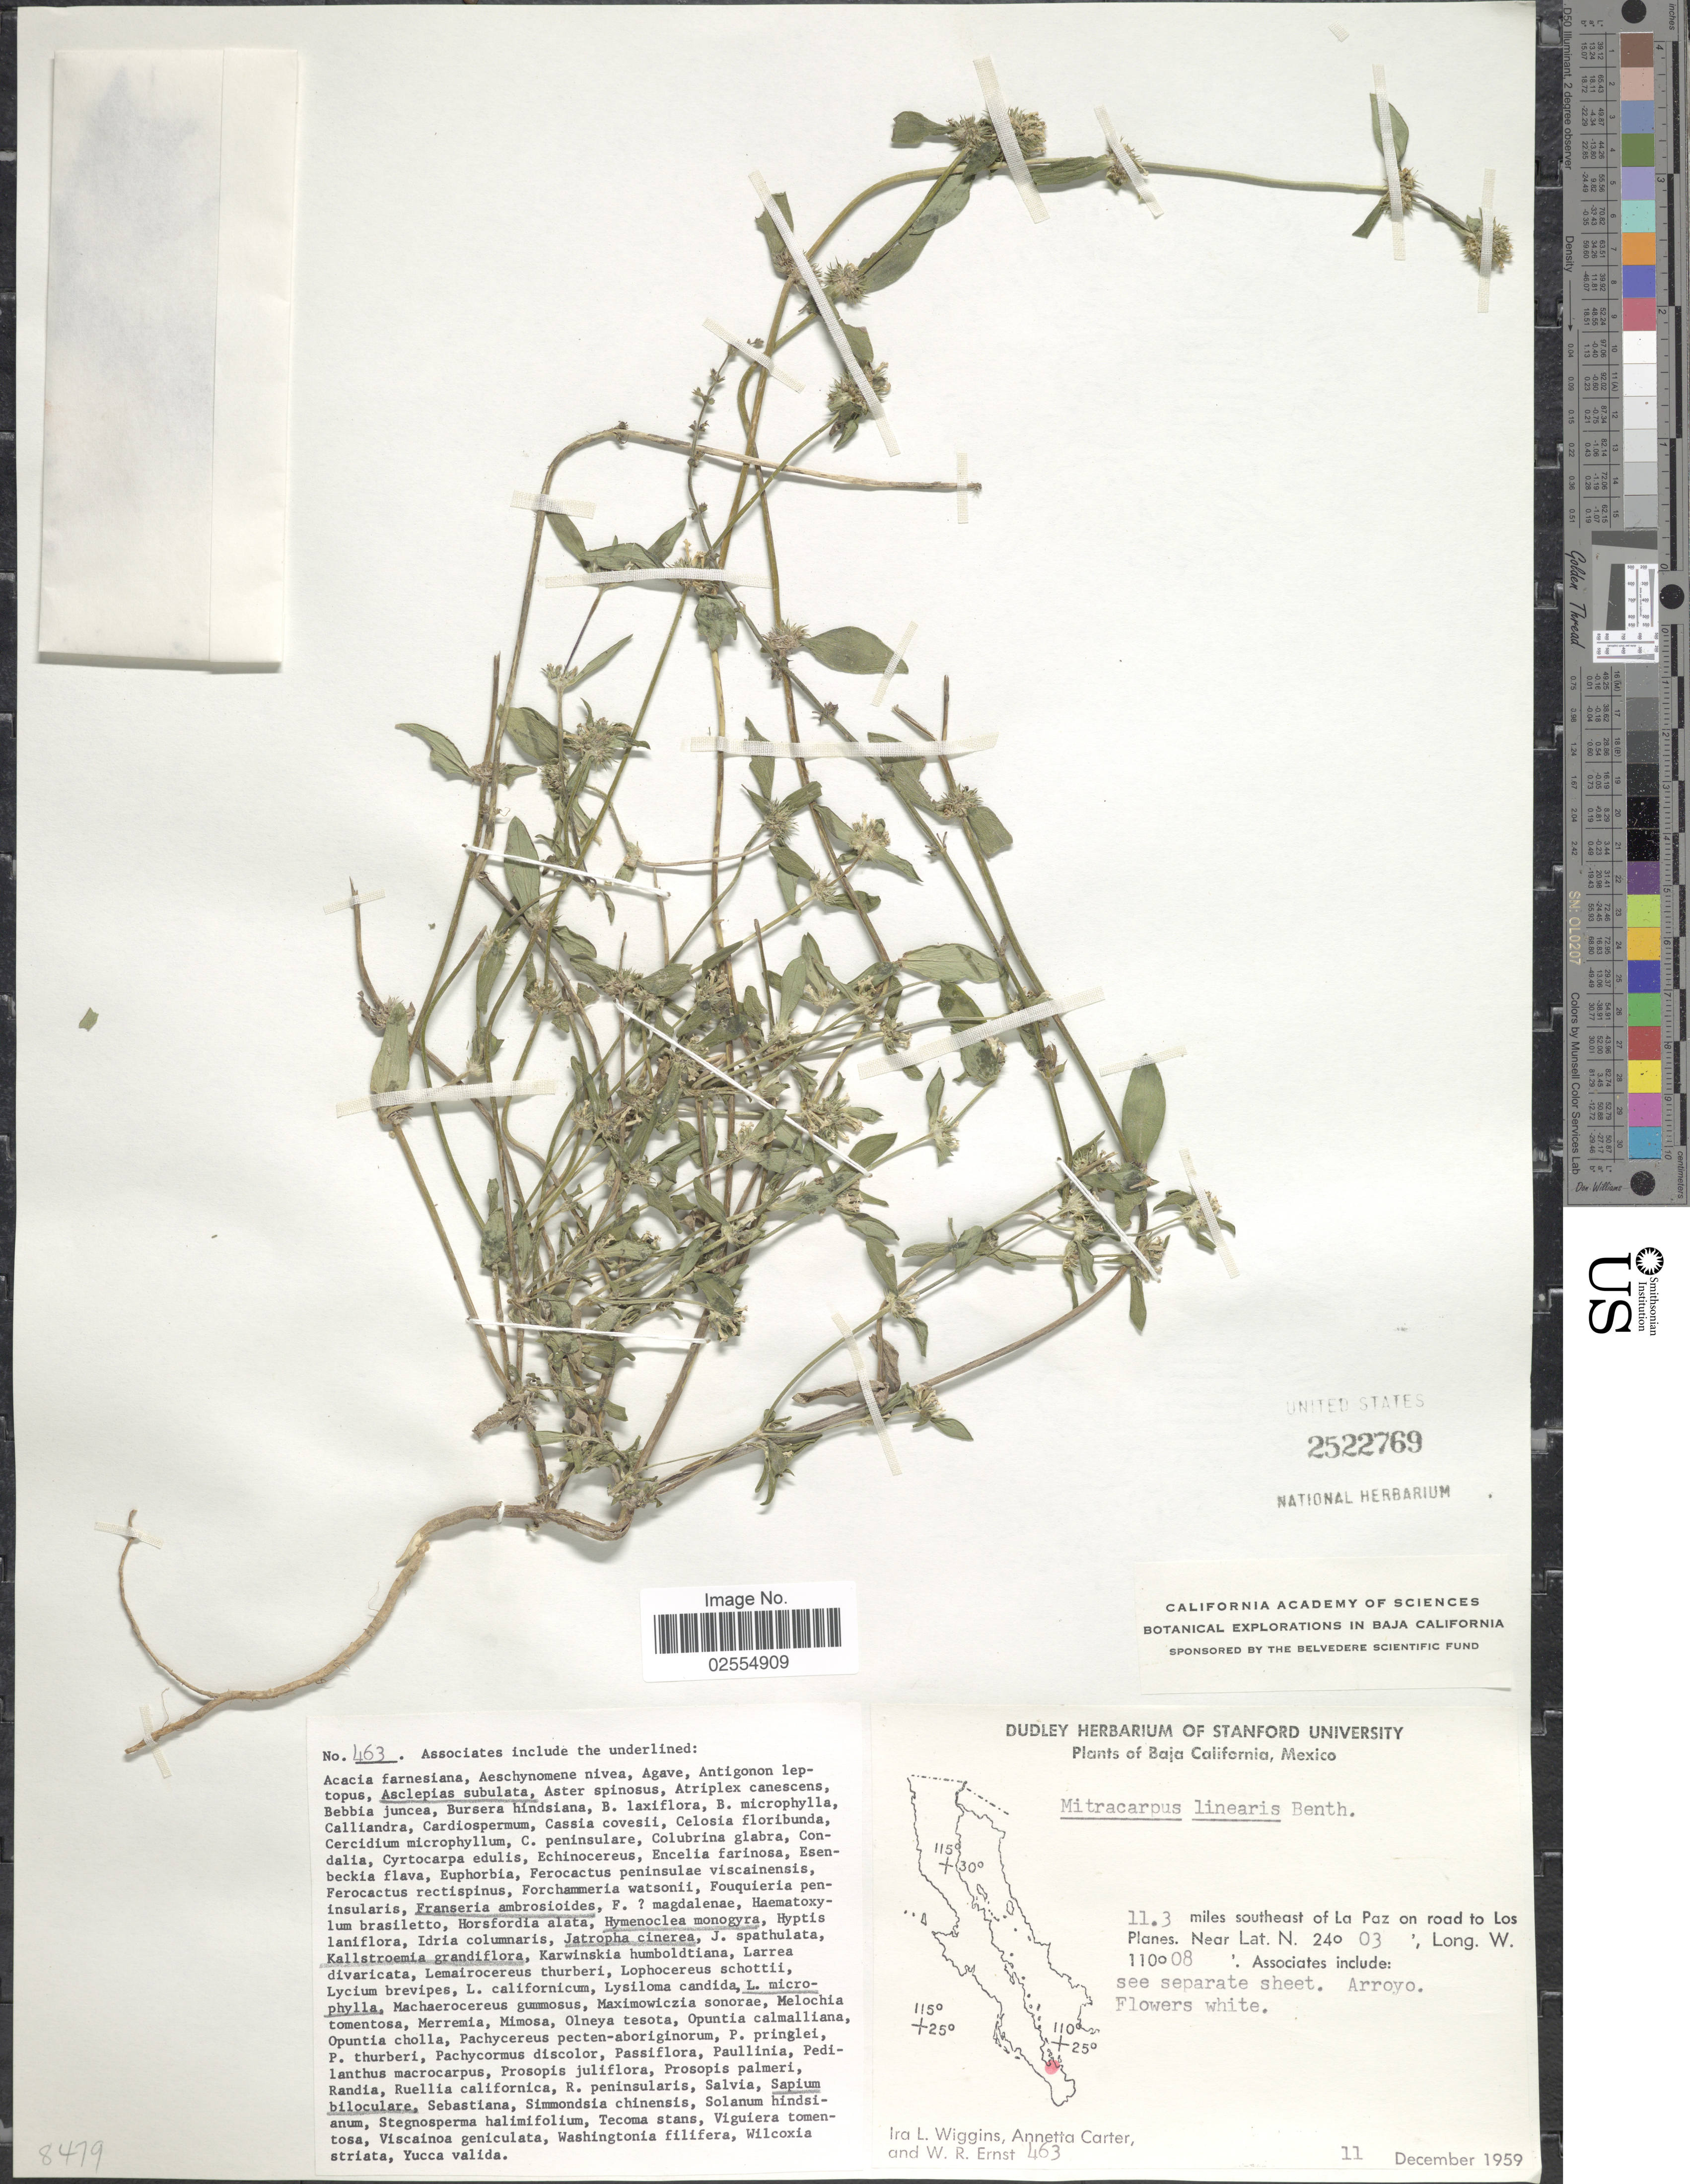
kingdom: Plantae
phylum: Tracheophyta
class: Magnoliopsida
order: Gentianales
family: Rubiaceae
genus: Mitracarpus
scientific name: Mitracarpus linearis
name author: Benth.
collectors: I. L. Wiggins, A. M. Carter & W. R. Ernst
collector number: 463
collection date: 1959-12-11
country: Mexico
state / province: Baja California Sur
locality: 11.3 miles southeast of La Paz on road to Los Planes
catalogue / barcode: US 2522769